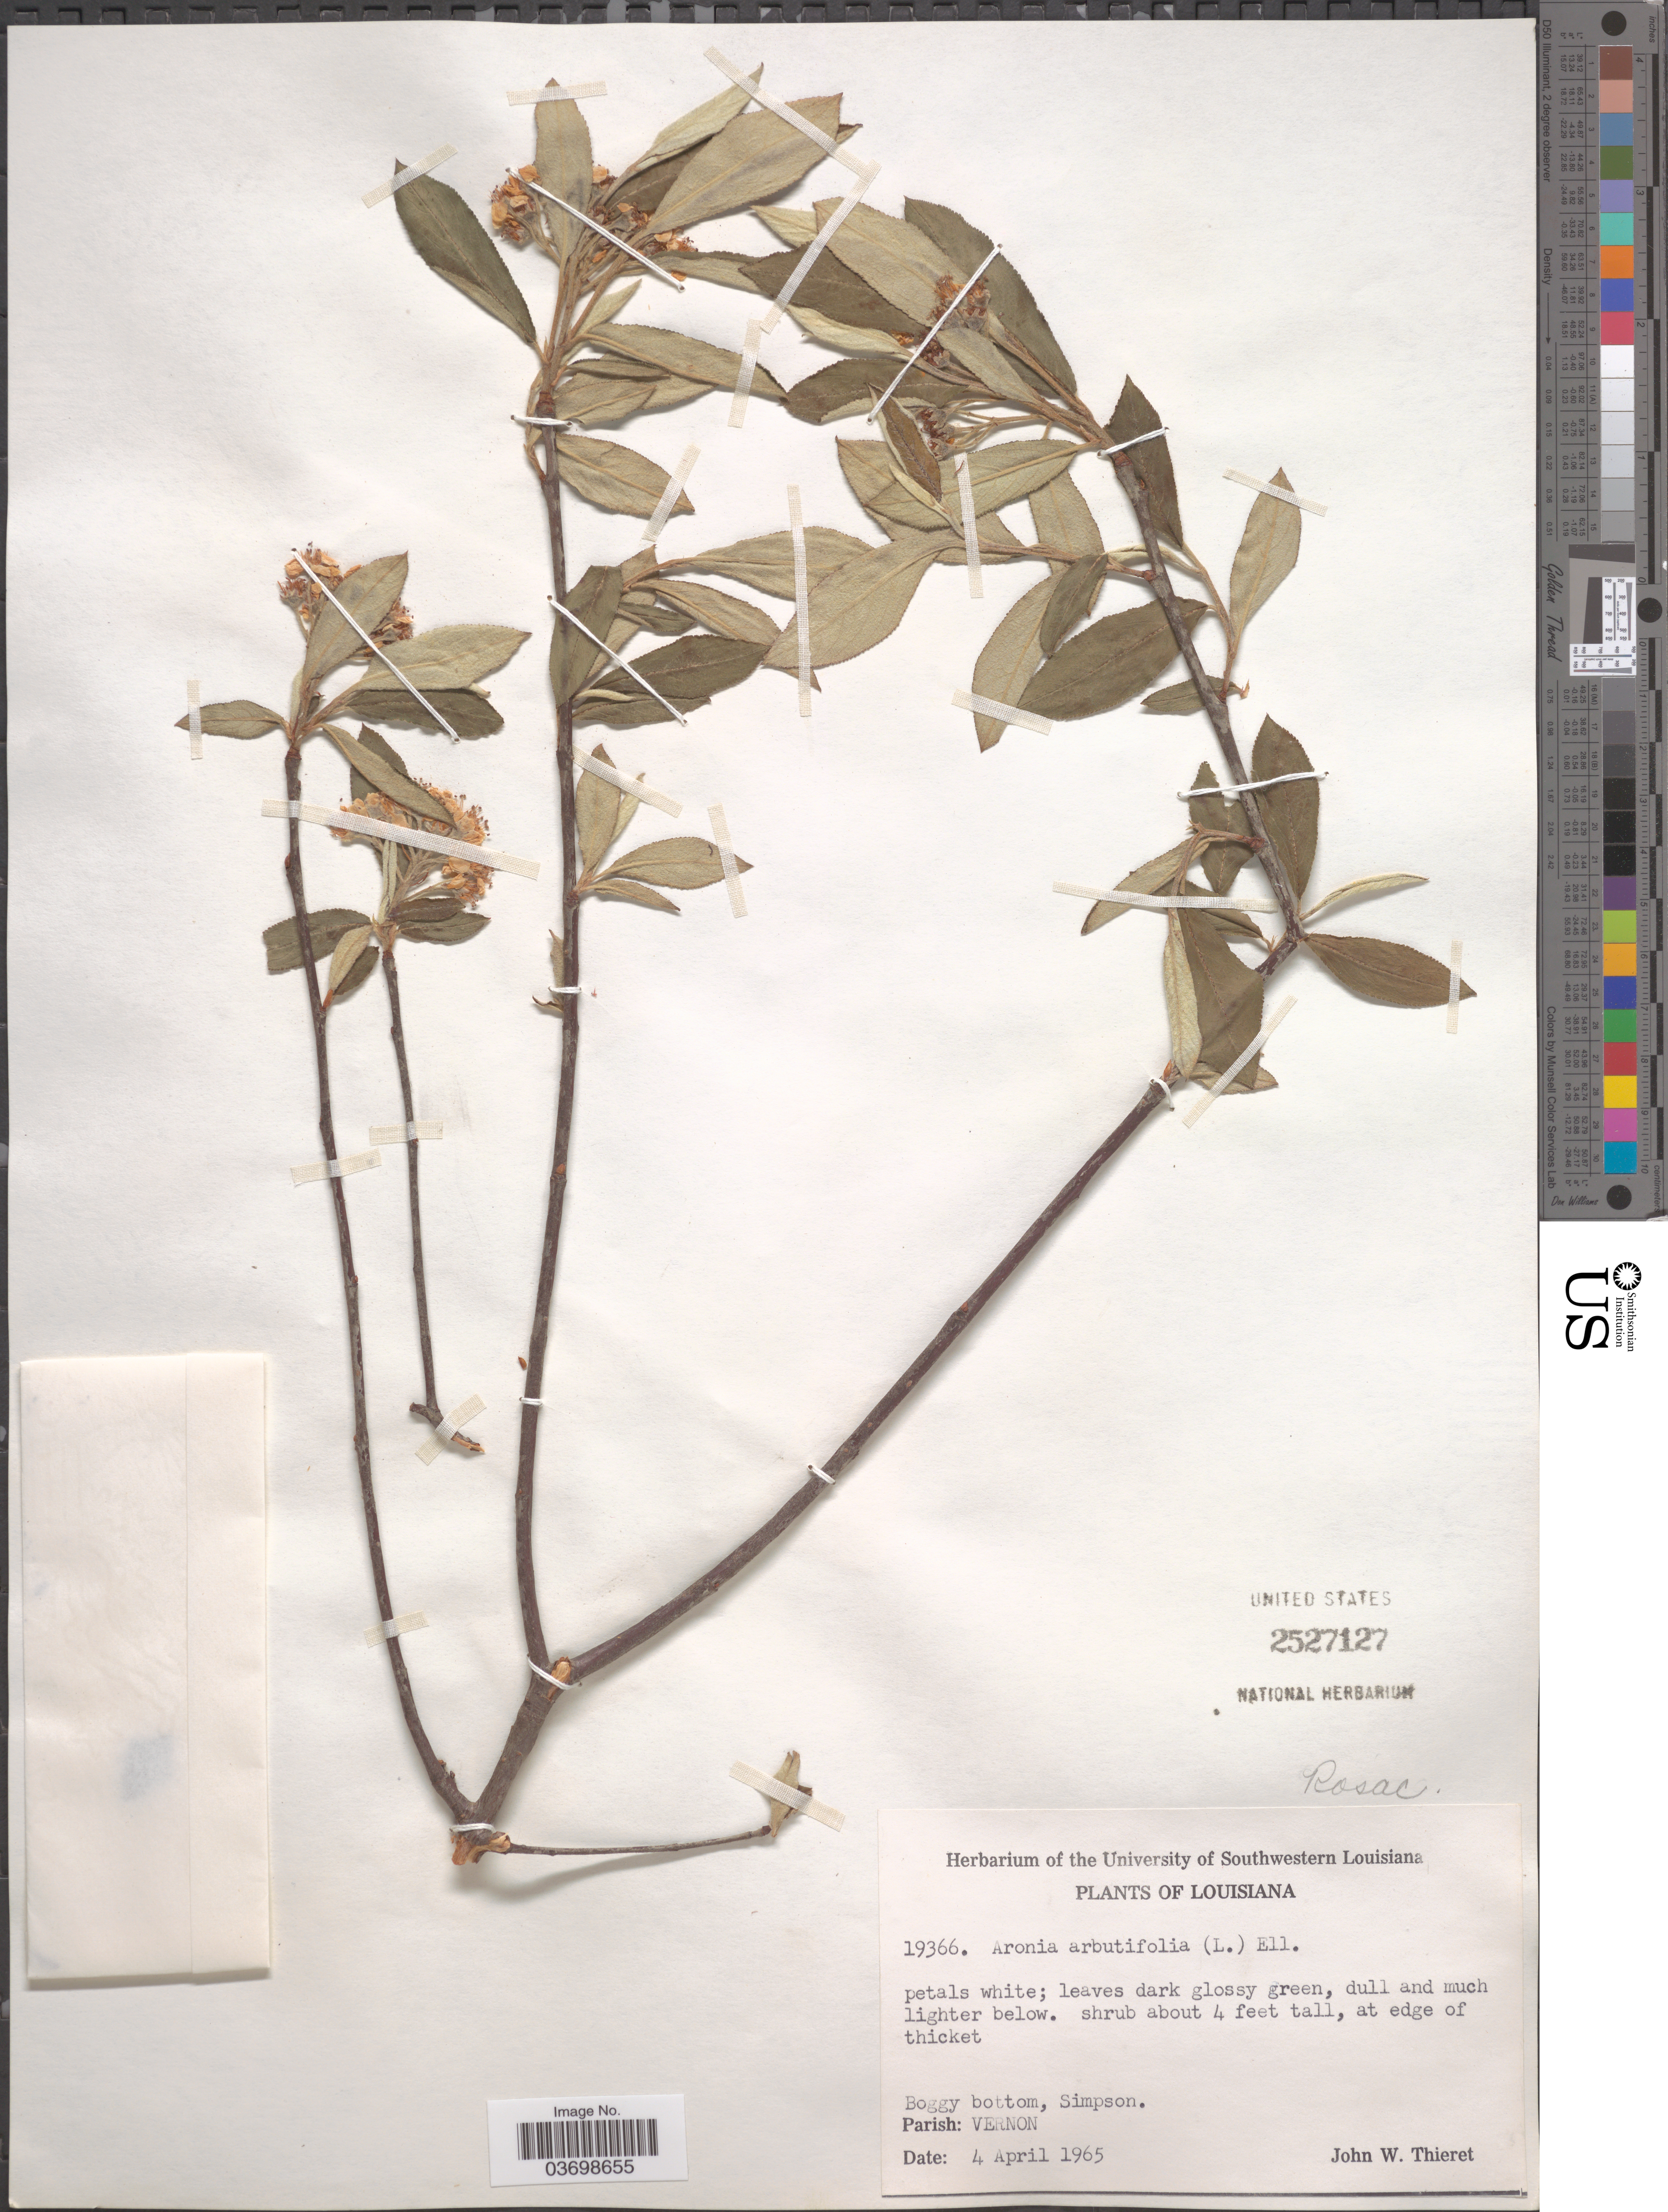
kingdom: Plantae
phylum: Tracheophyta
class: Magnoliopsida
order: Rosales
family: Rosaceae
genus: Aronia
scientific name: Aronia arbutifolia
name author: (L.) Pers.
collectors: J. W. Thieret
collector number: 19366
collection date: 1965-04-04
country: United States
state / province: Louisiana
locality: Simpson. Parish: Vernon.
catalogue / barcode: US 2527127